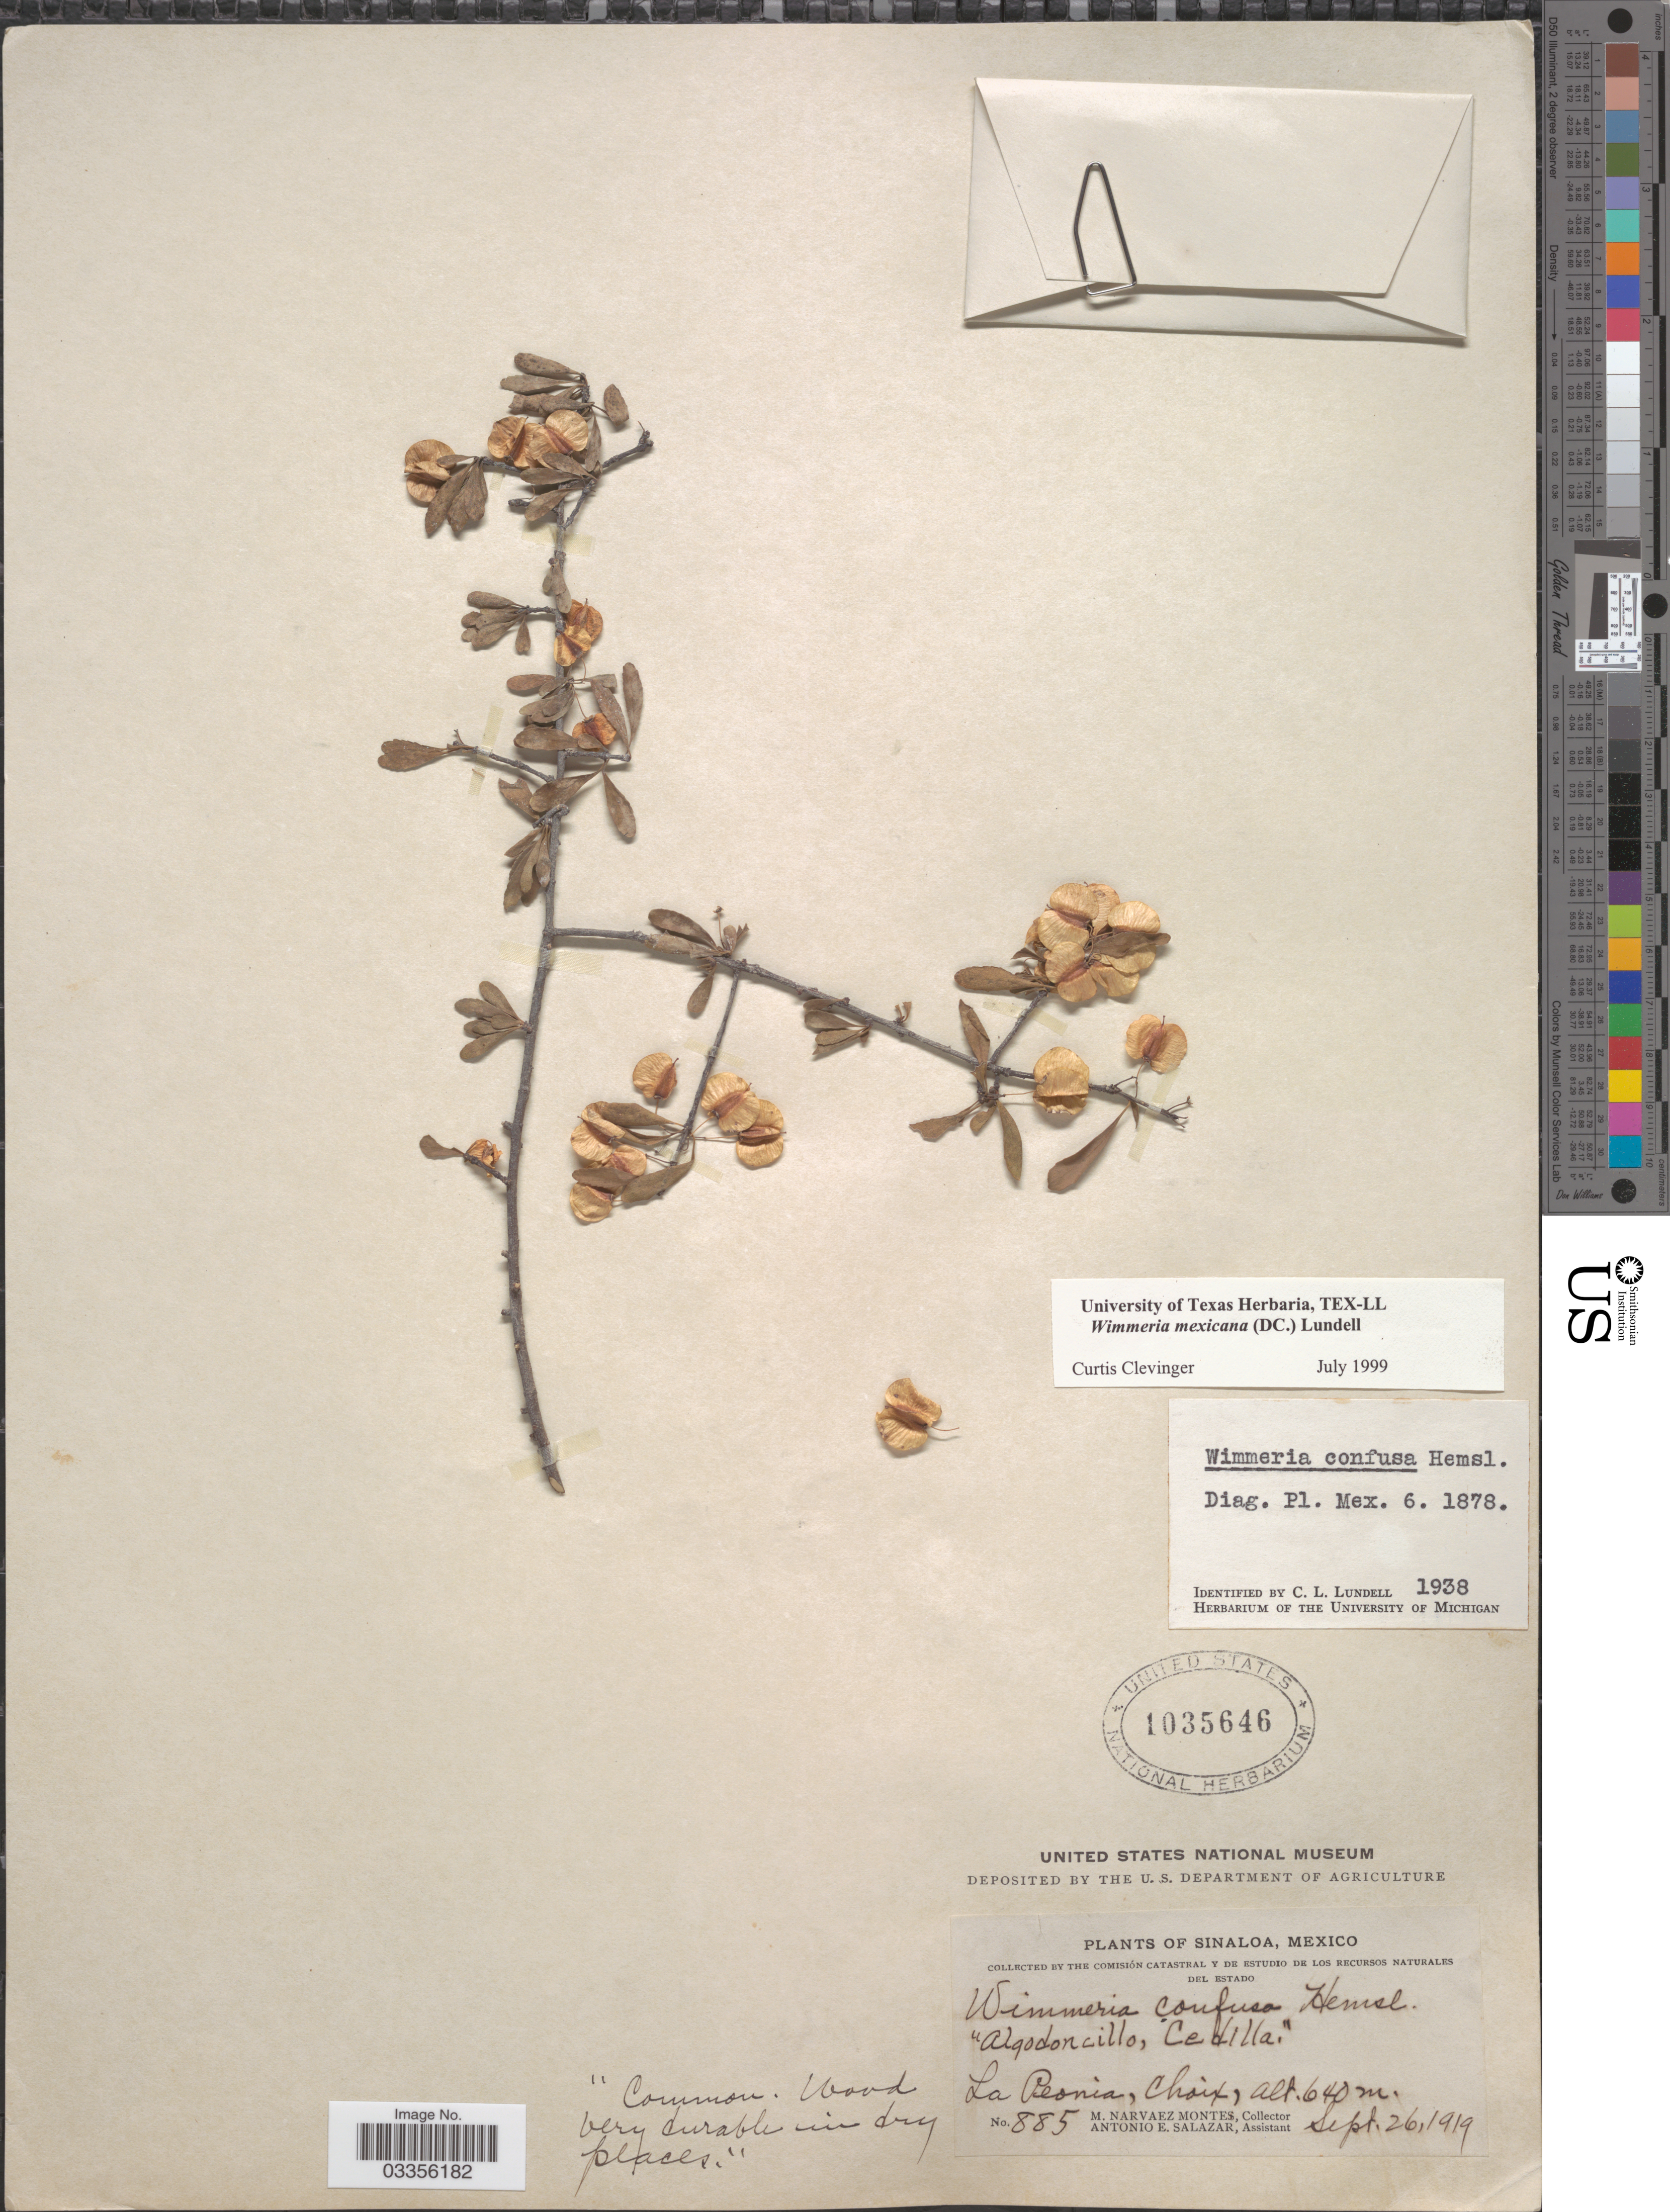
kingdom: Plantae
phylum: Tracheophyta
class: Magnoliopsida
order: Celastrales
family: Celastraceae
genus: Wimmeria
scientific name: Wimmeria mexicana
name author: (DC.) Lundell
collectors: M. Narvaez-Montes & A. E. Salazar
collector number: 885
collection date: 1919-09-26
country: Mexico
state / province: Sinaloa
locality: La Peonia, Choix.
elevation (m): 640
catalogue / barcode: US 1035646